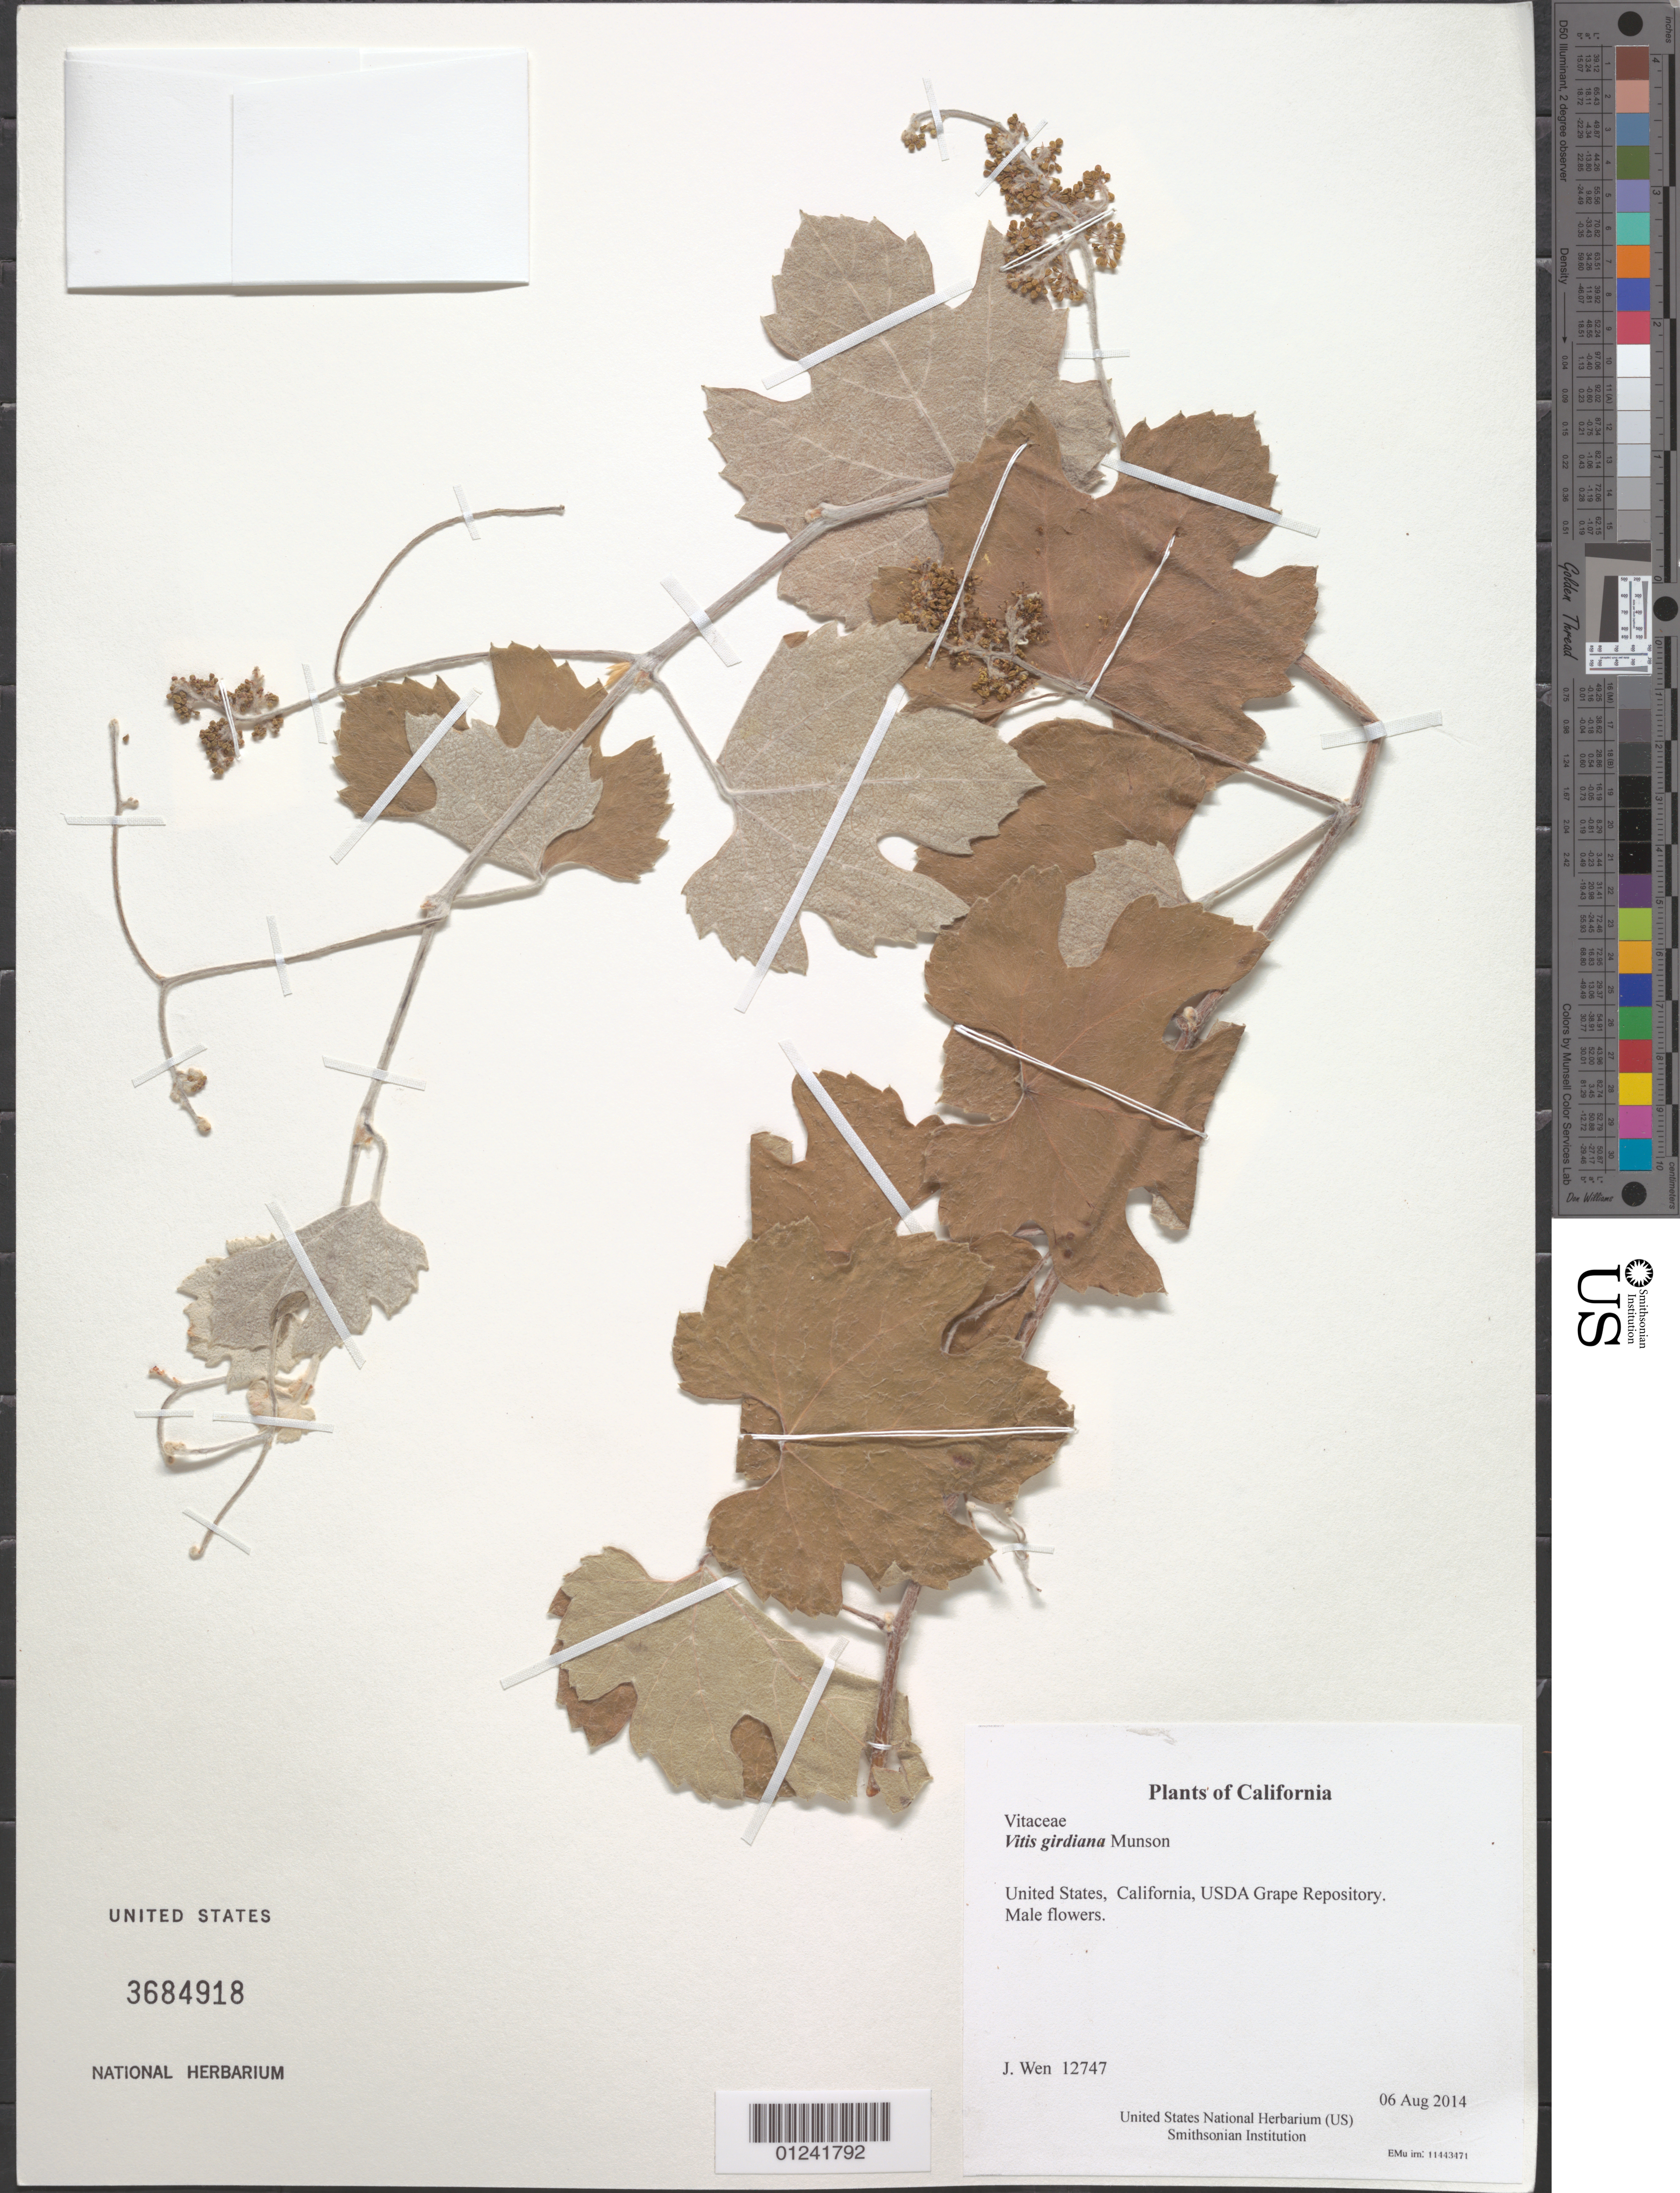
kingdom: Plantae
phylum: Tracheophyta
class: Magnoliopsida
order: Vitales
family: Vitaceae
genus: Vitis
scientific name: Vitis girdiana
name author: Munson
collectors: J. Wen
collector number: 12747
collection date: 2014-08-06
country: United States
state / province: California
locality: USDA Grape Repository.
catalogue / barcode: US 3684918